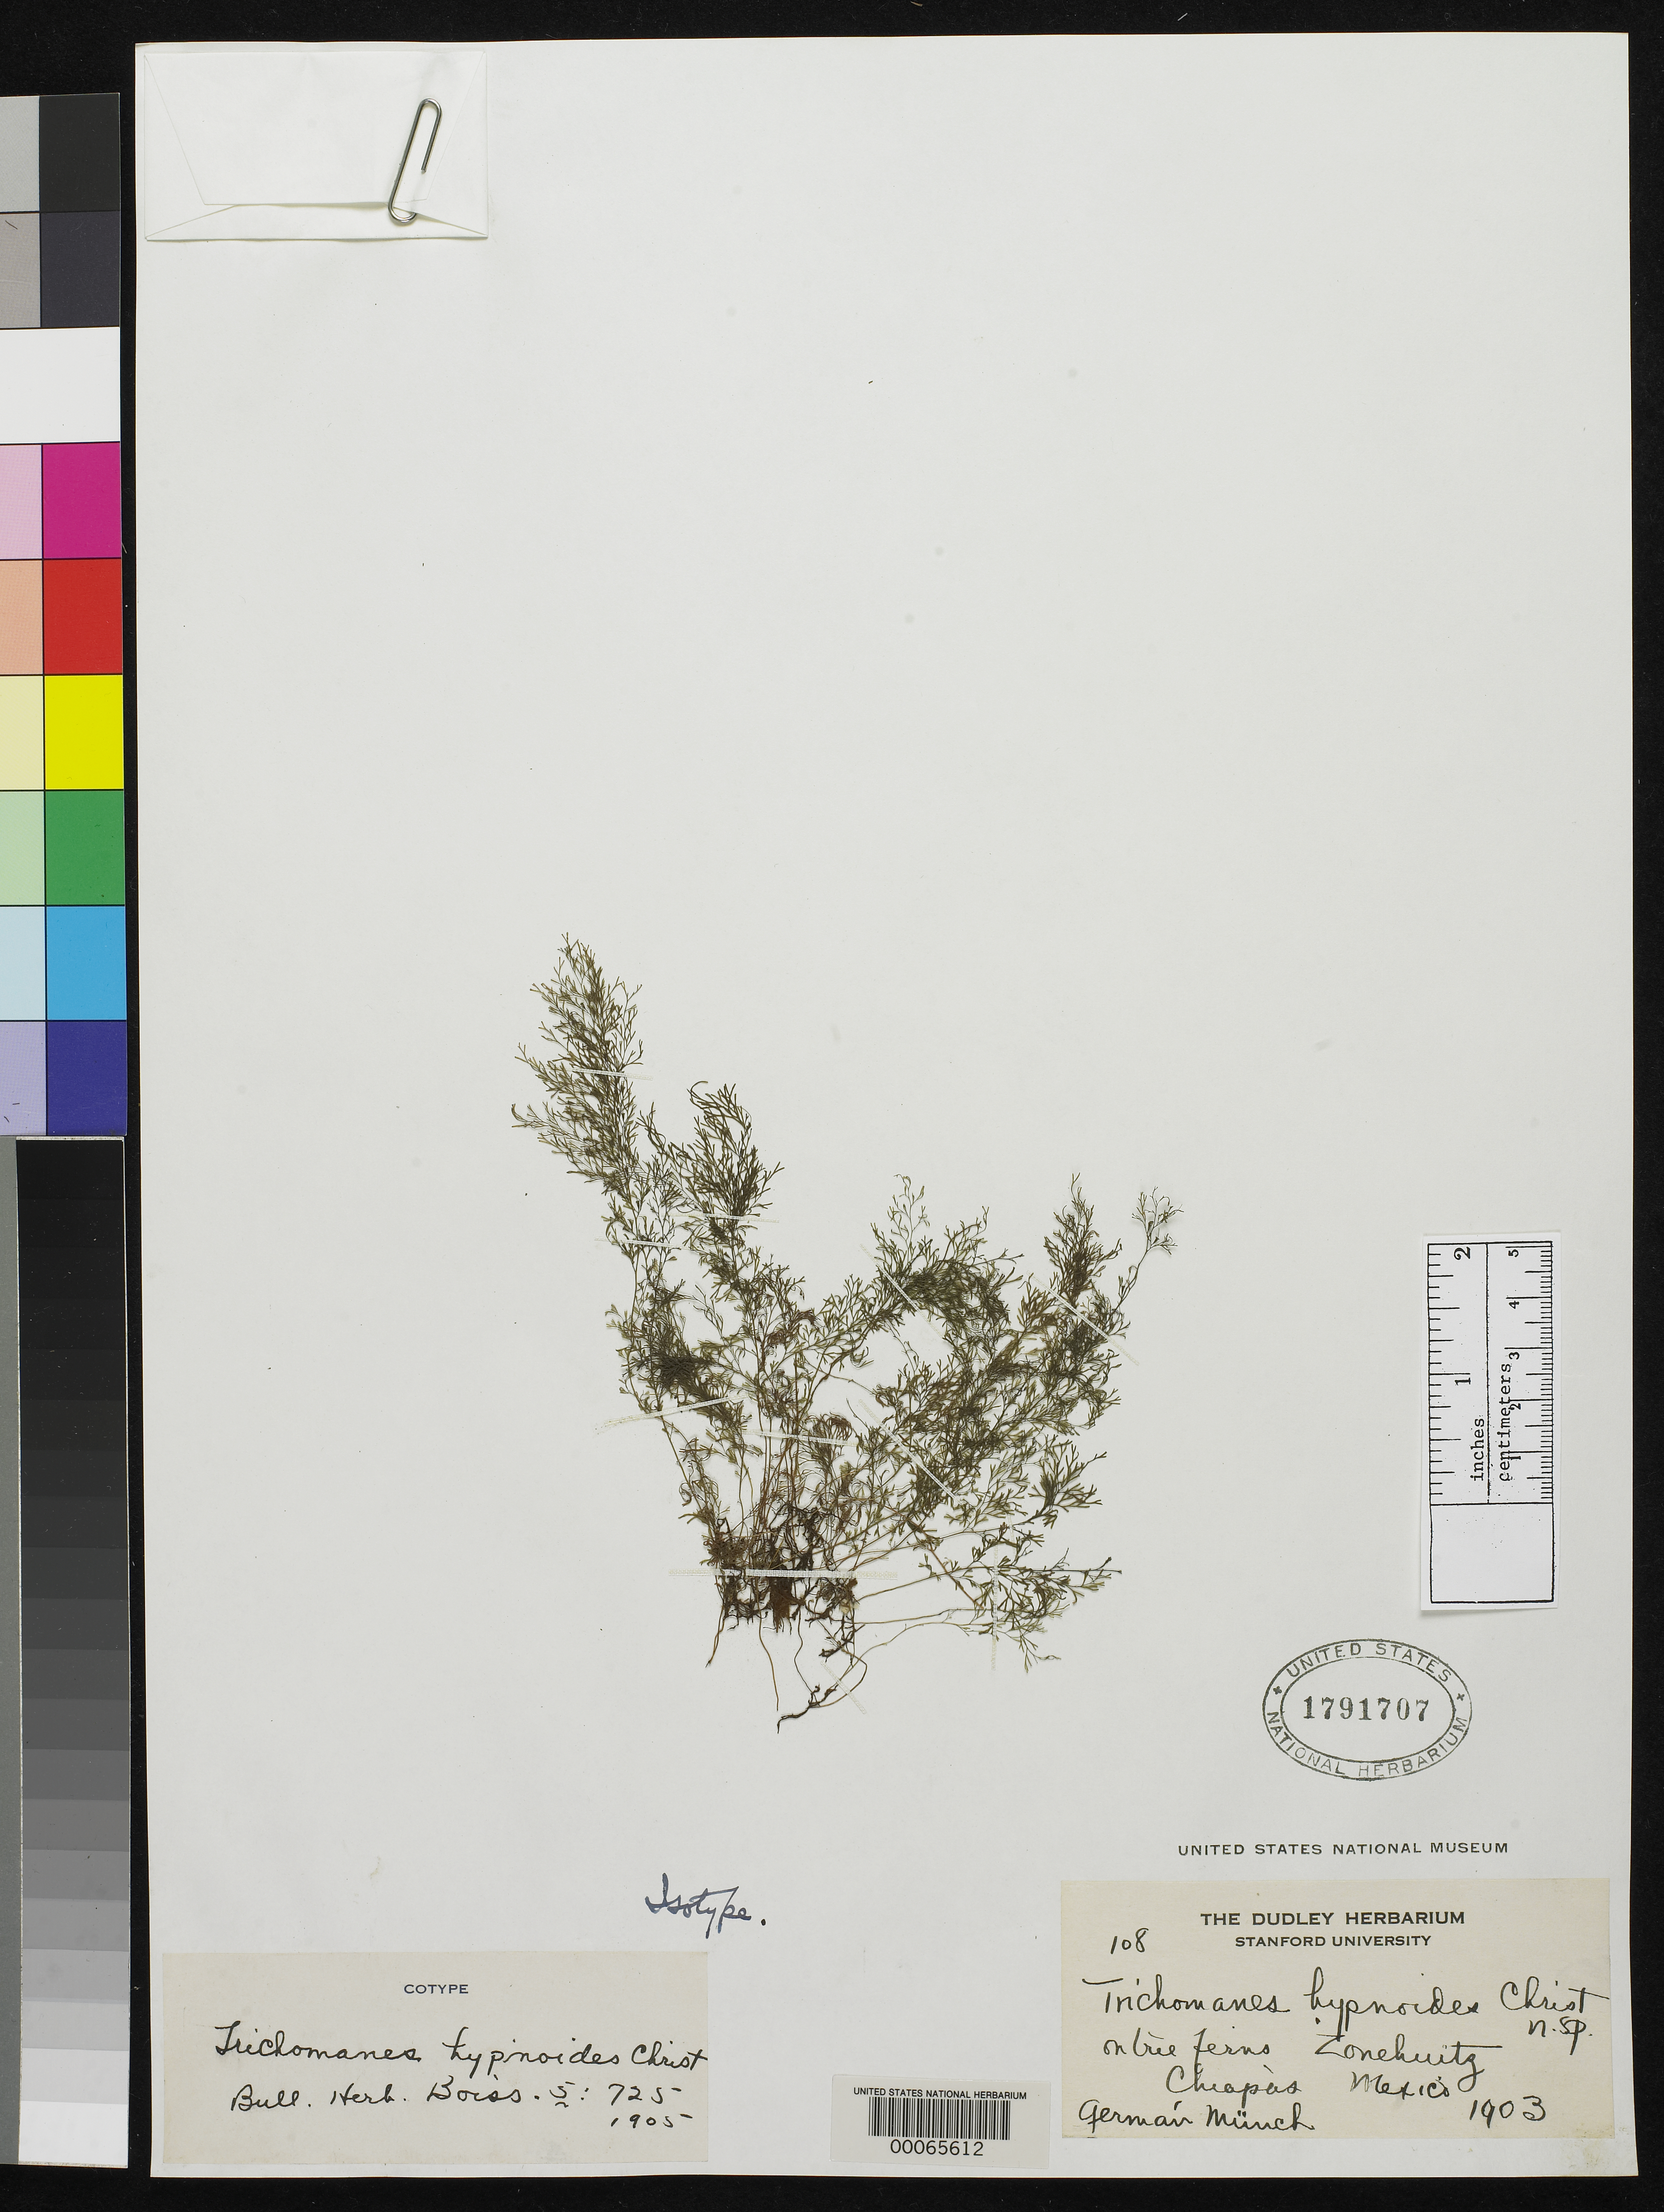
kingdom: Plantae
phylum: Tracheophyta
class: Polypodiopsida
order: Hymenophyllales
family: Hymenophyllaceae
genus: Trichomanes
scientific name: Trichomanes hypnoides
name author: Christ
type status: Type Collection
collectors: G. Munch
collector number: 108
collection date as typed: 1903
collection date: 1903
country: Mexico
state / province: Chiapas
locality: Zionehuitz.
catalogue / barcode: US 1791707